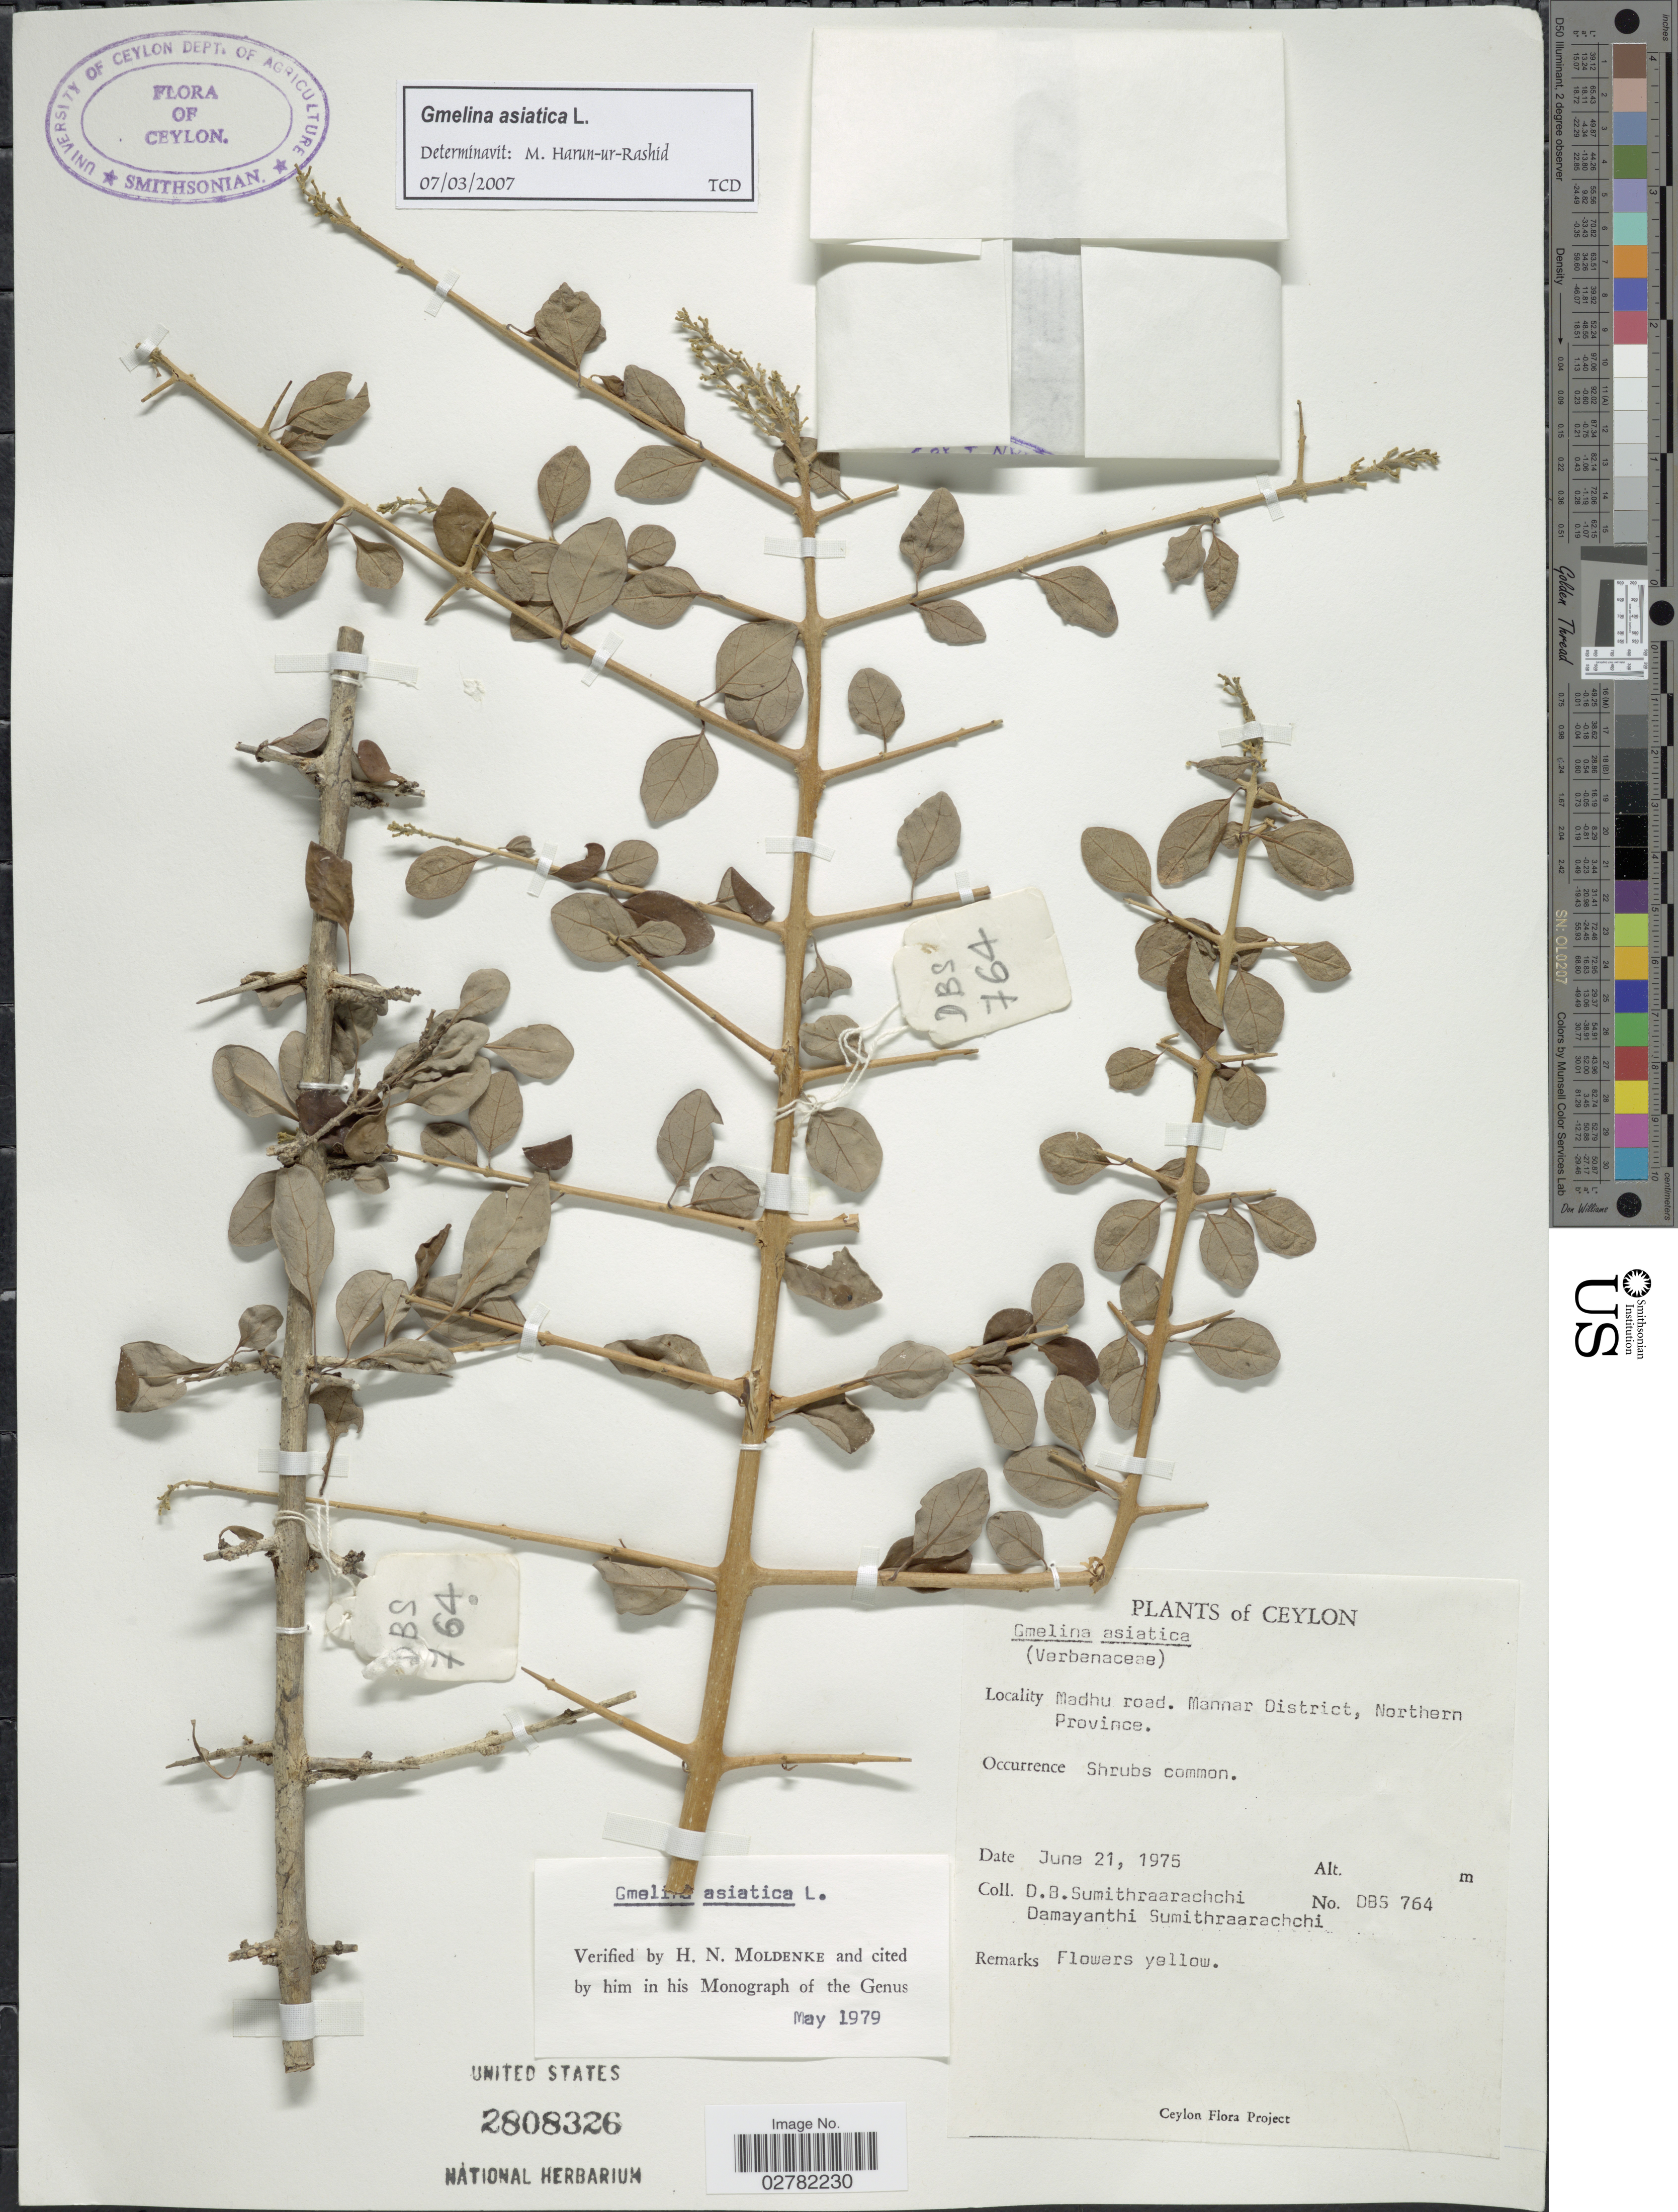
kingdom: Plantae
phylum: Tracheophyta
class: Magnoliopsida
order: Lamiales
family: Lamiaceae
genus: Gmelina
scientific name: Gmelina asiatica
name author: L.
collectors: D. B. Sumithraarachchi & D. Sumithraarachchi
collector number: DBS764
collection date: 1975-06-21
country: Sri Lanka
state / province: Northern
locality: Ceylon. Madhu road. Mannar District, Northern Province.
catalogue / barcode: US 2808326